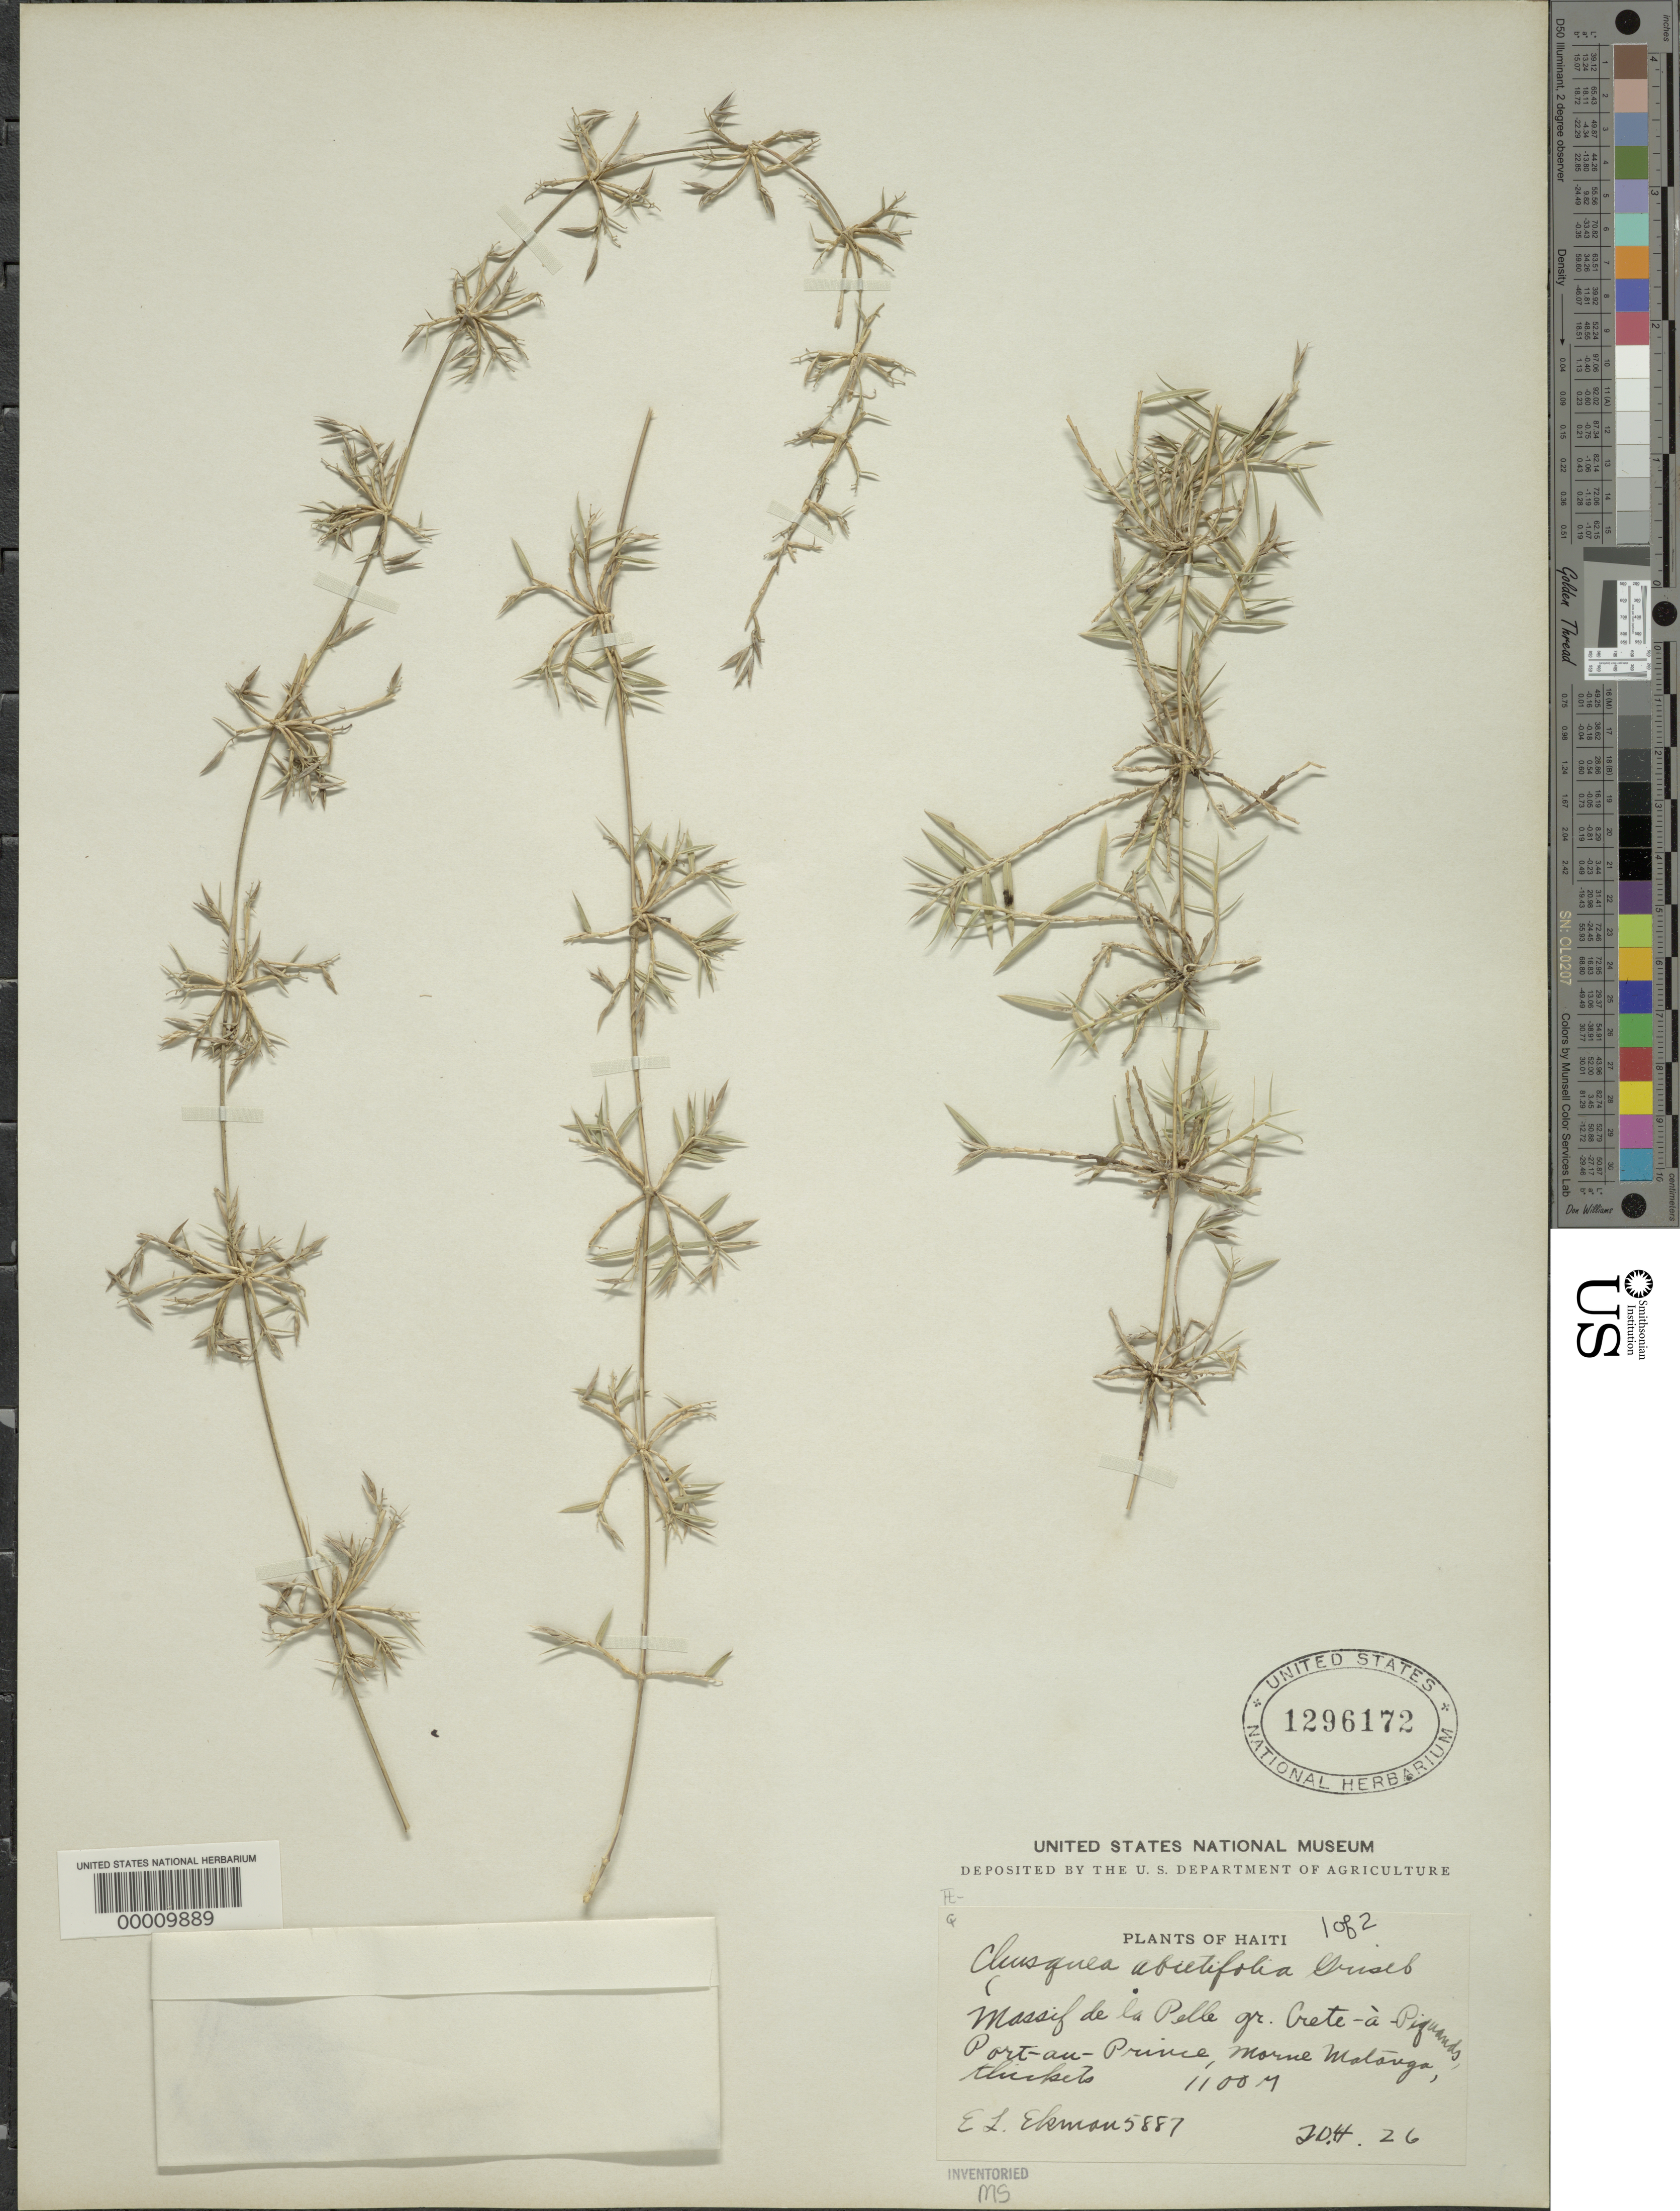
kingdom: Plantae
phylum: Tracheophyta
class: Liliopsida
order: Poales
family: Poaceae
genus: Chusquea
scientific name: Chusquea abietifolia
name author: Griseb.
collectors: E. L. Ekman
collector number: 5887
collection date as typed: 20 Apr 1926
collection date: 1926-04-20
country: Haiti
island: Hispaniola Island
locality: Massif de la pelle gr. crete-a-piquands, port-au-prince, morne matanga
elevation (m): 1100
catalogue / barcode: US 1296172